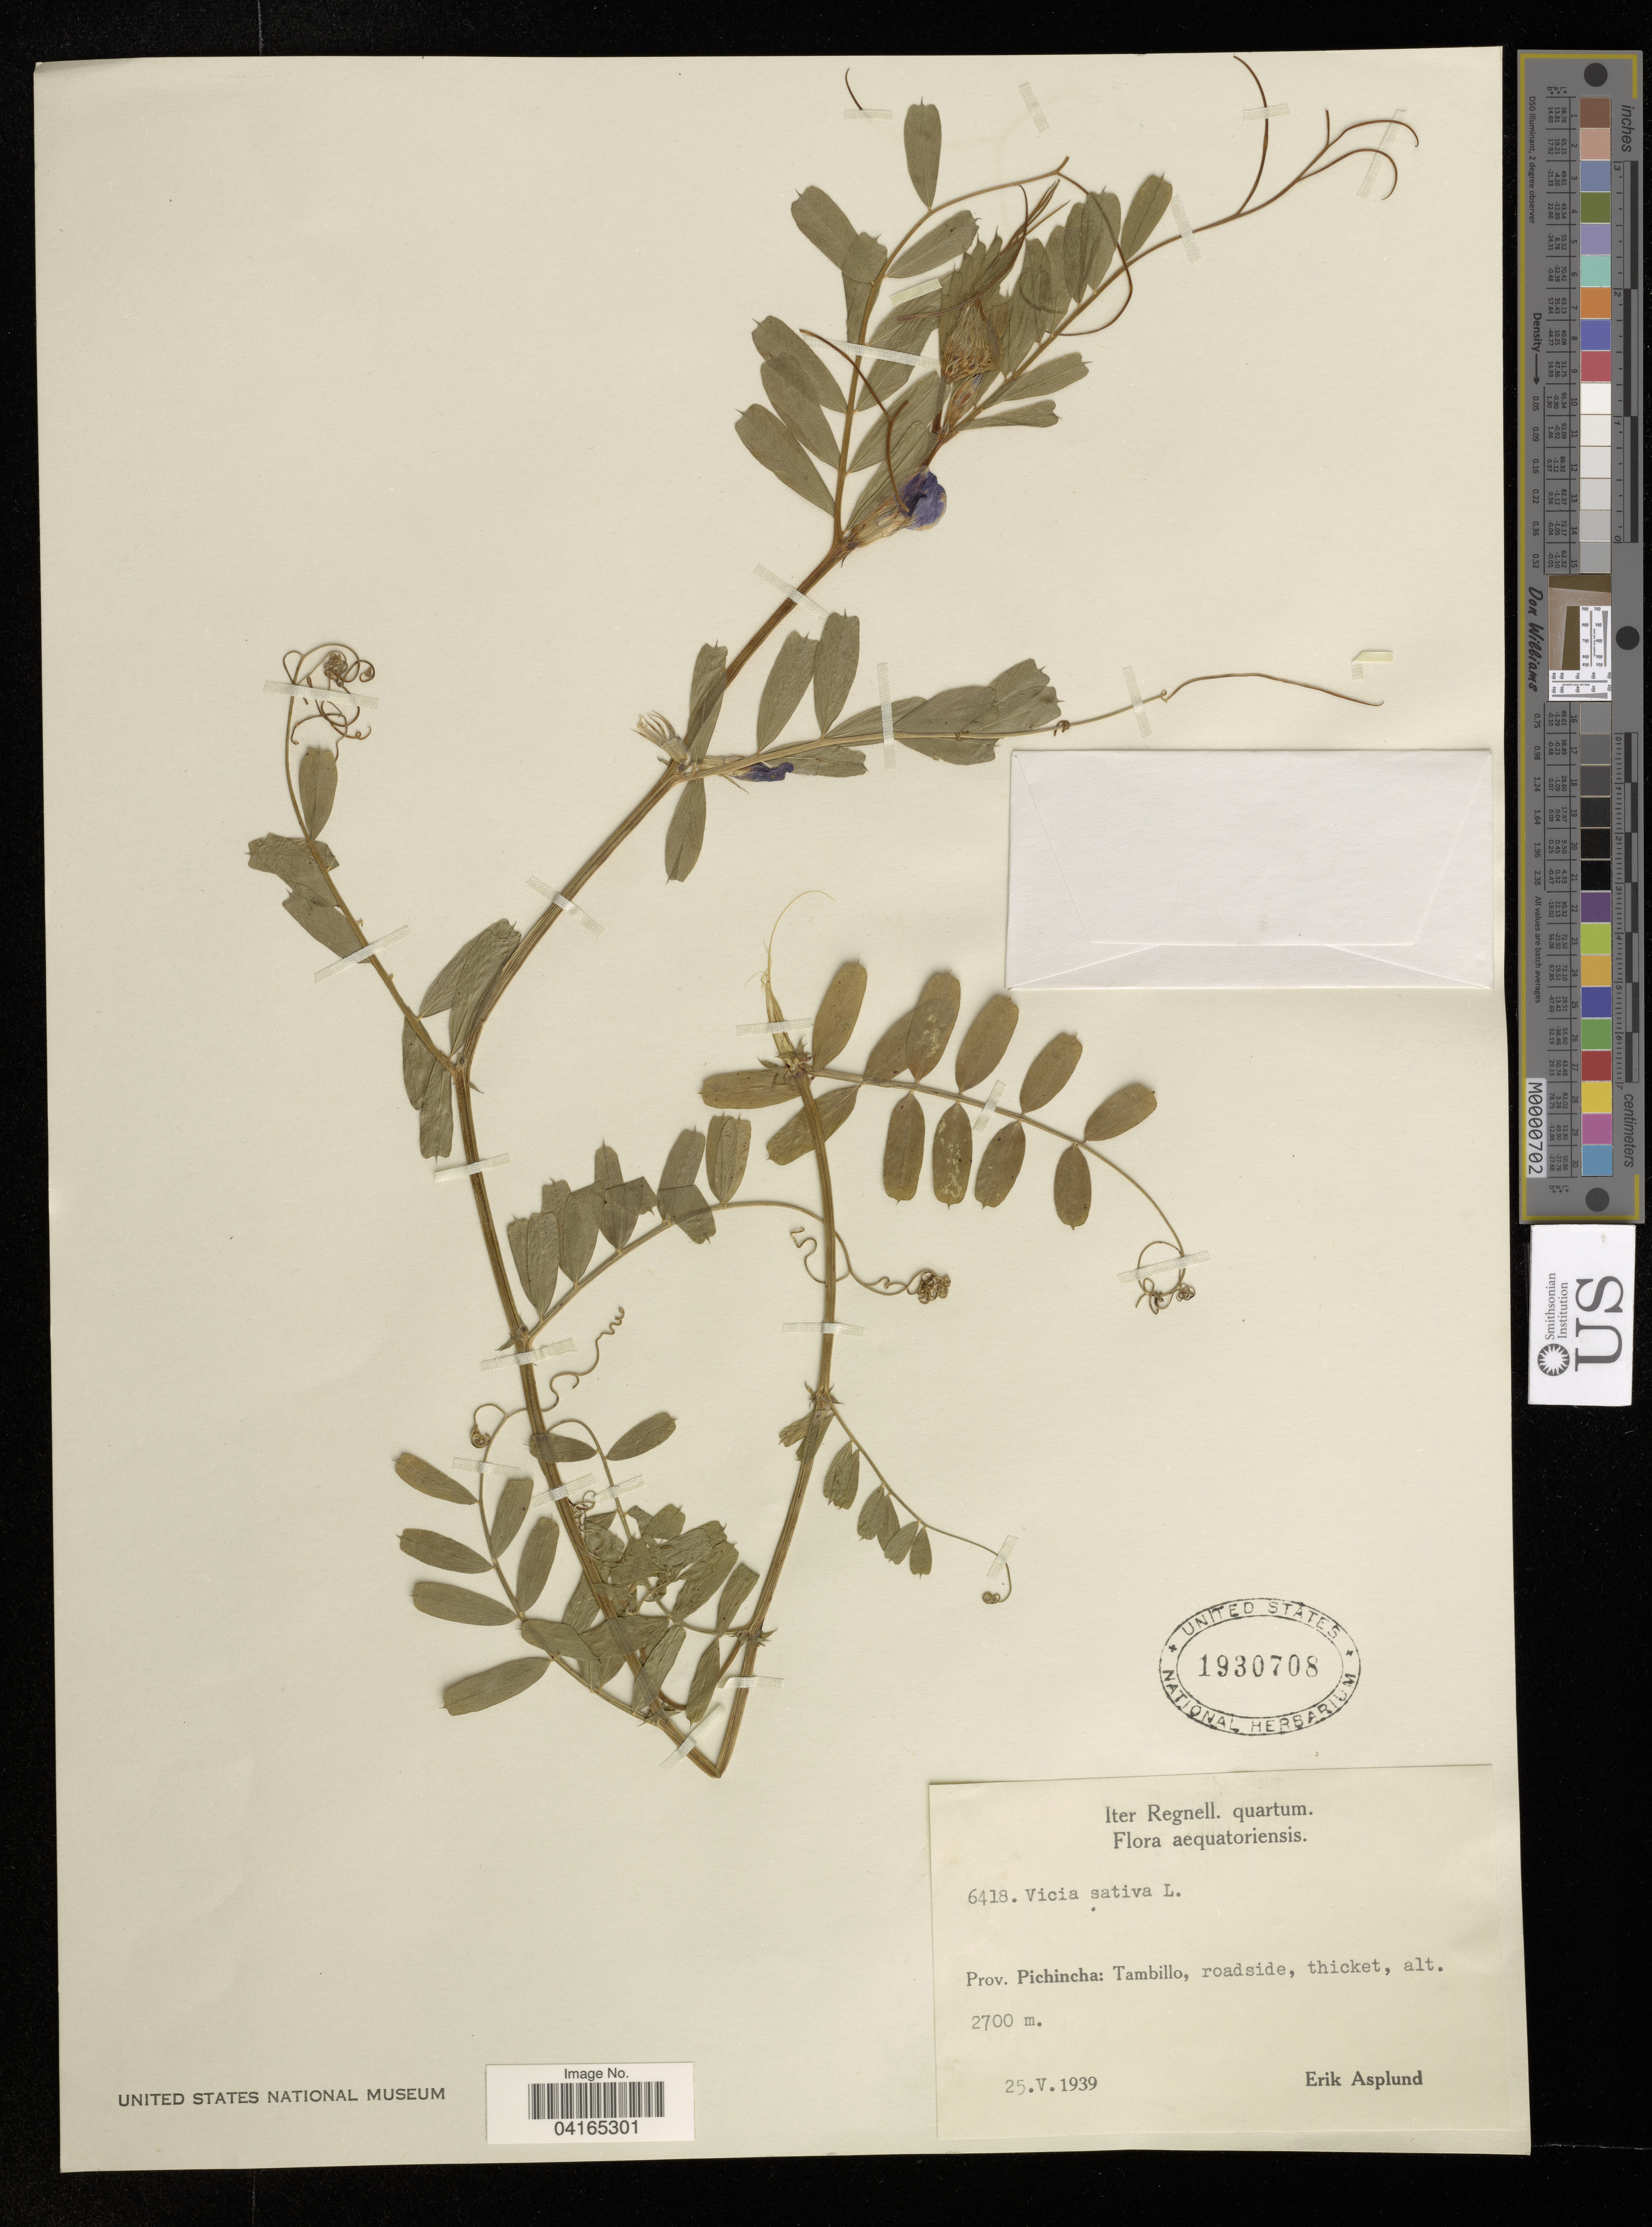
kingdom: Plantae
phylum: Tracheophyta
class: Magnoliopsida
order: Fabales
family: Fabaceae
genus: Vicia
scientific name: Vicia sativa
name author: L.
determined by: Hechenleitner, Paulina, RBG Edinburgh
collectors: E. Asplund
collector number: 6418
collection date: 1939-05-25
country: Ecuador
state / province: Pichincha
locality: Prov. Pichincha: Tambillo, roadside.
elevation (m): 2700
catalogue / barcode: US 1930708